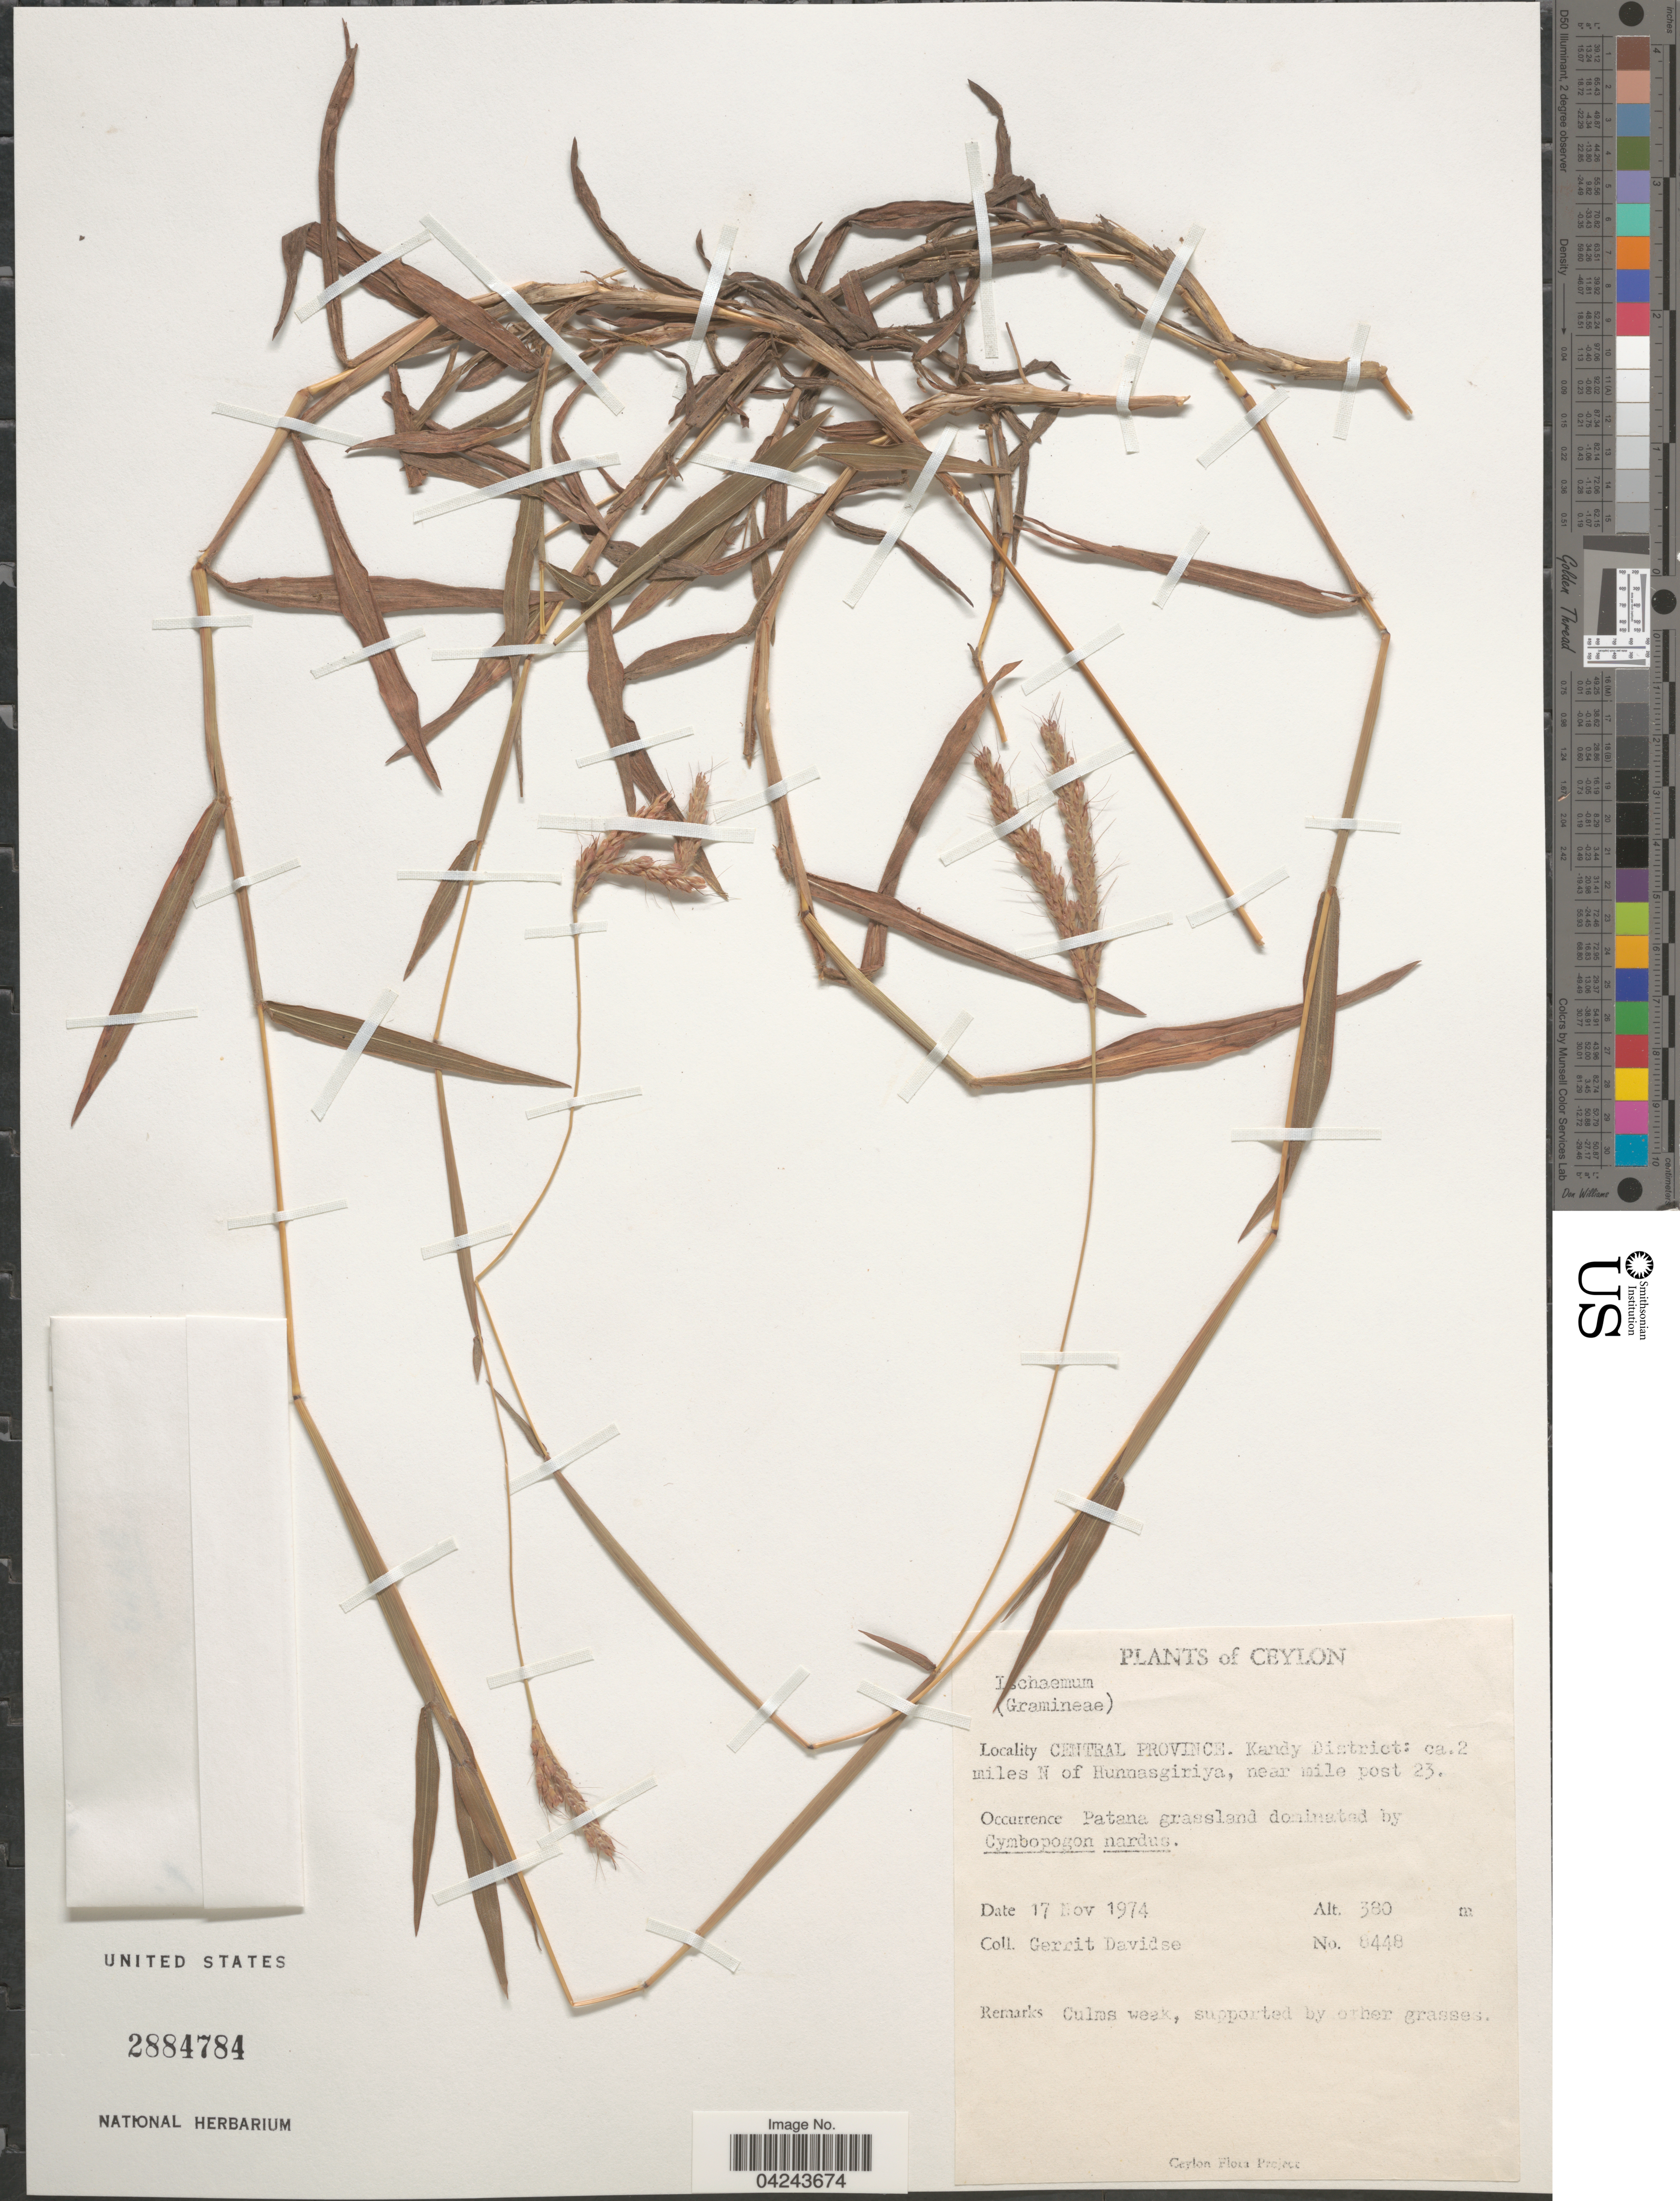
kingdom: Plantae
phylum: Tracheophyta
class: Liliopsida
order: Poales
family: Poaceae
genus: Ischaemum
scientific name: Ischaemum sp.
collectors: G. Davidse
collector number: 8448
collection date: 1974-11-17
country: Sri Lanka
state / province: Central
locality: Ceylon. Kandy District: ca. 2 miles N of Hunnasgiriya, near mile post 23.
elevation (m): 380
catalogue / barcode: US 2884784